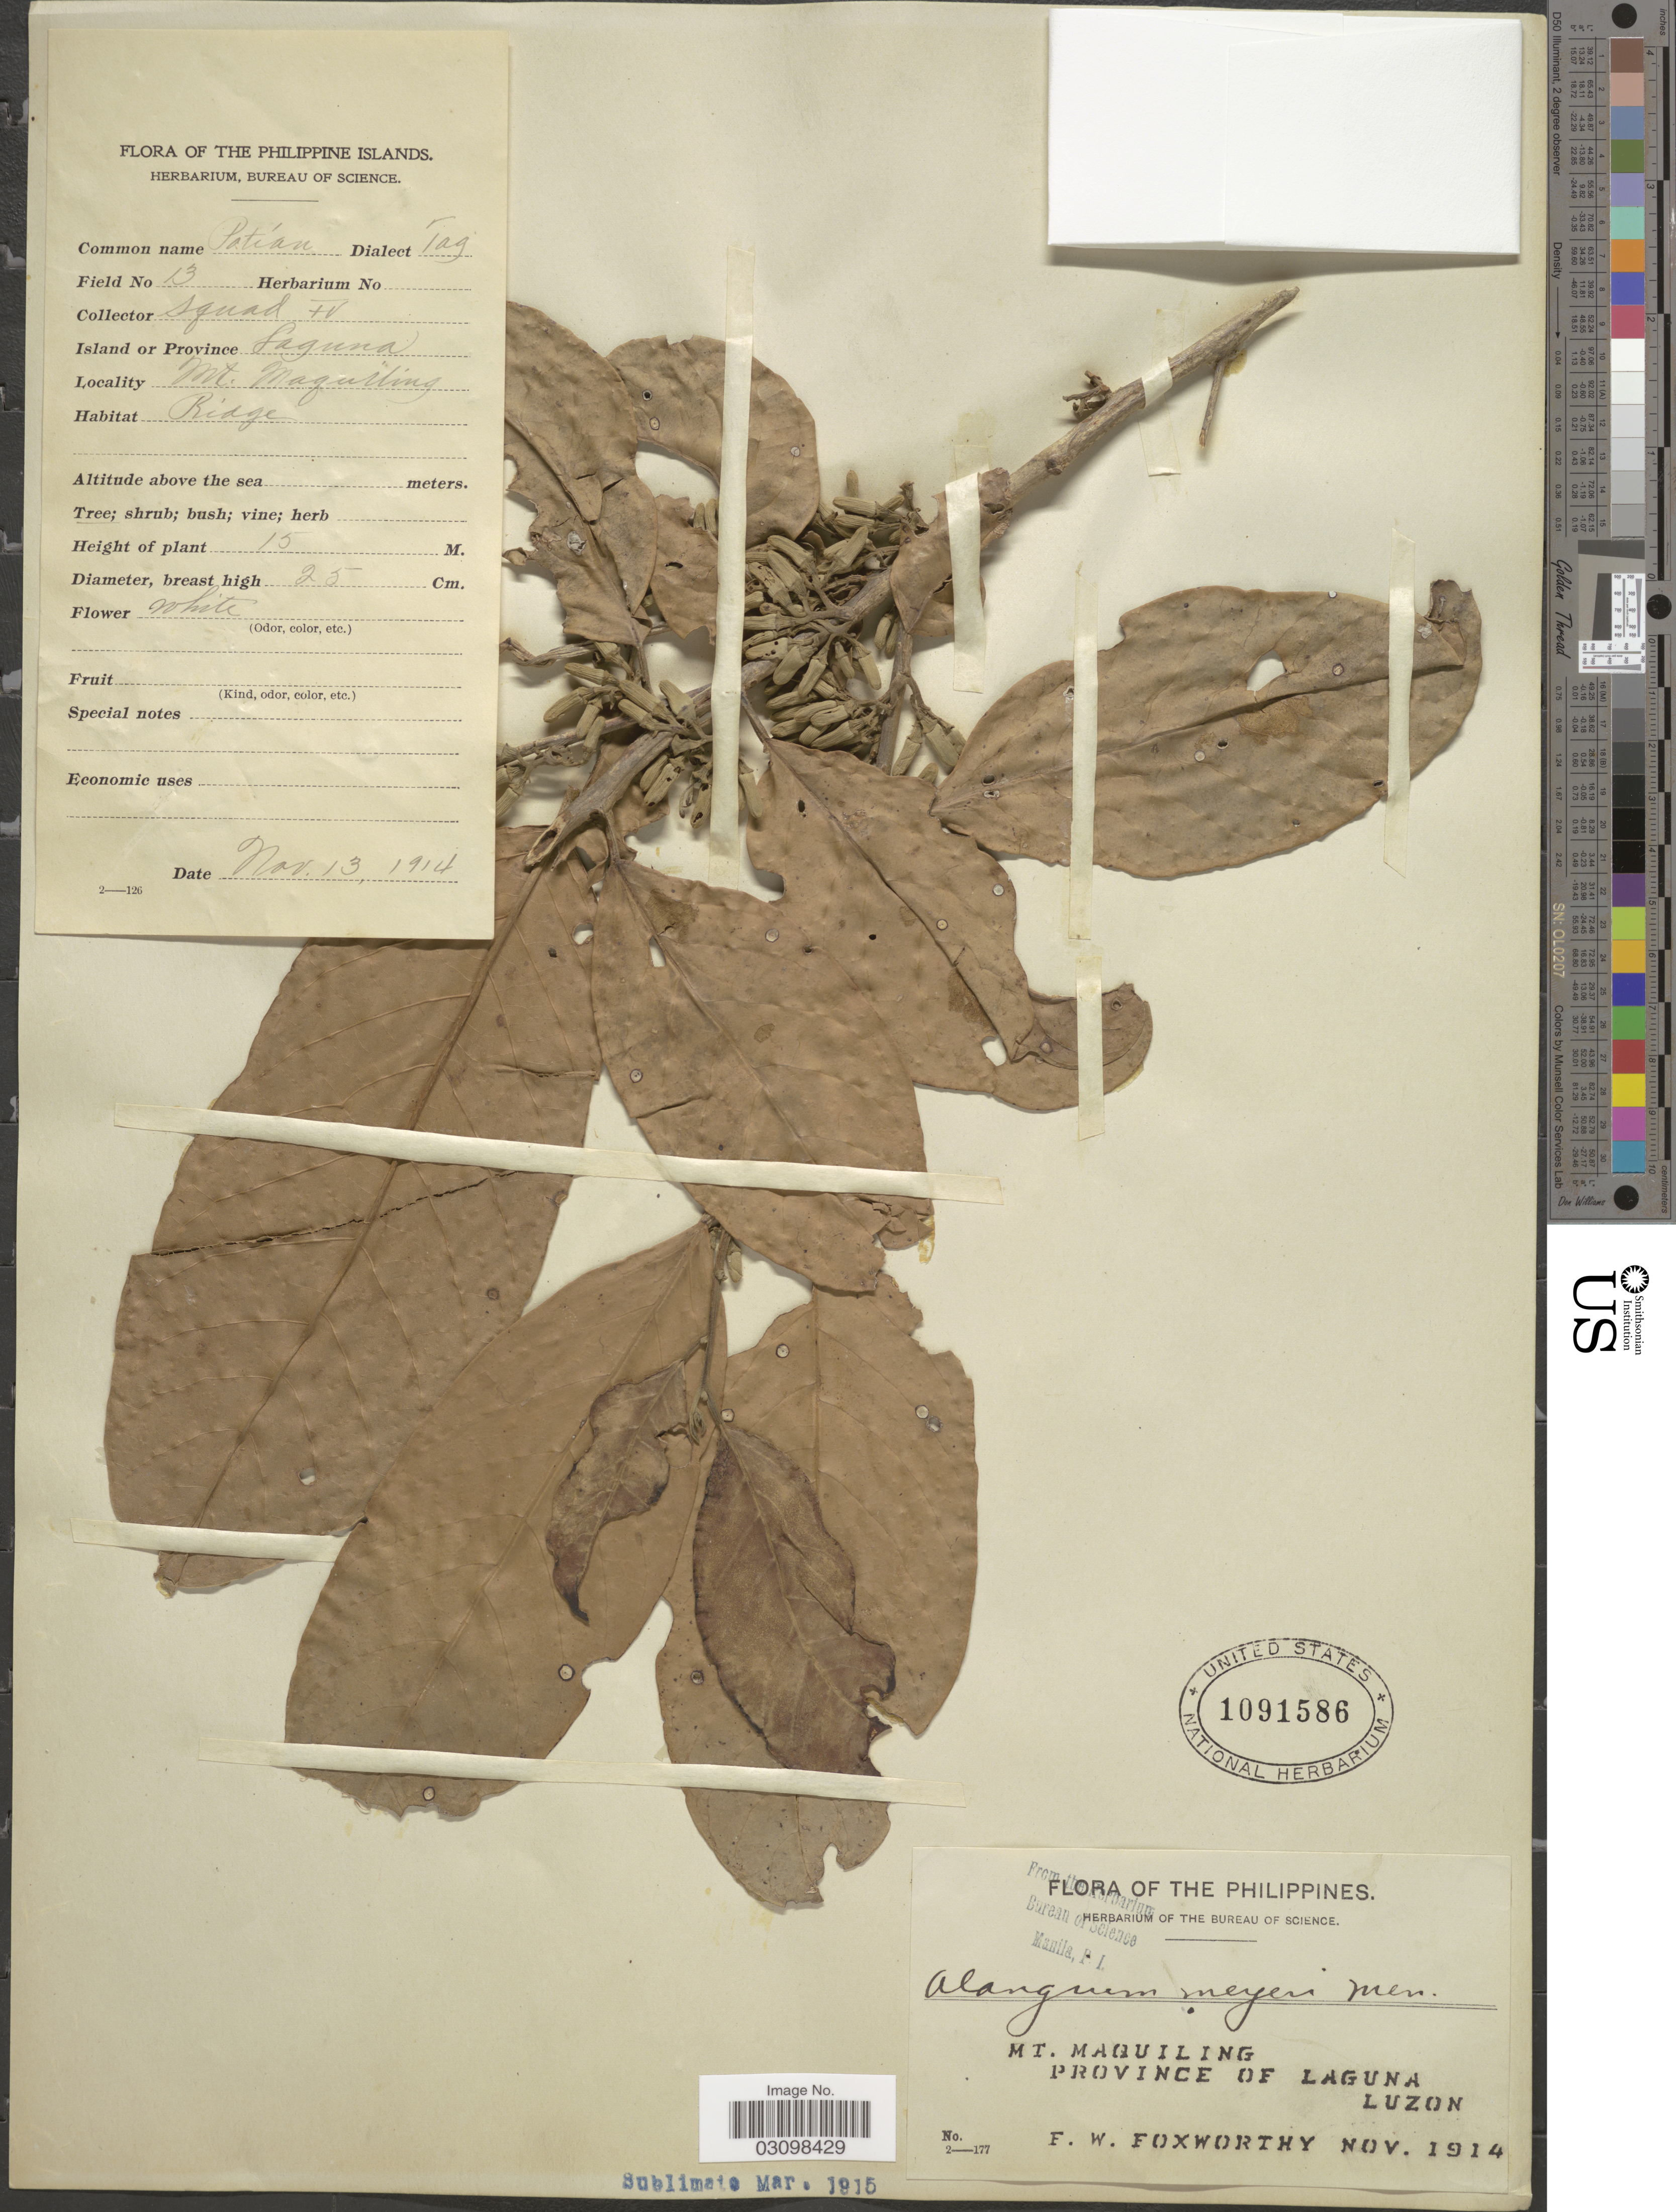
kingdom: Plantae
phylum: Tracheophyta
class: Magnoliopsida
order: Cornales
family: Cornaceae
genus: Alangium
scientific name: Alangium javanicum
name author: (Blume) Wangerin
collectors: F. W. Foxworthy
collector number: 13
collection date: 1914-11-13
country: Philippines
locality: Island or Province Laguna. Mt. Maquiling.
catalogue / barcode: US 1091586